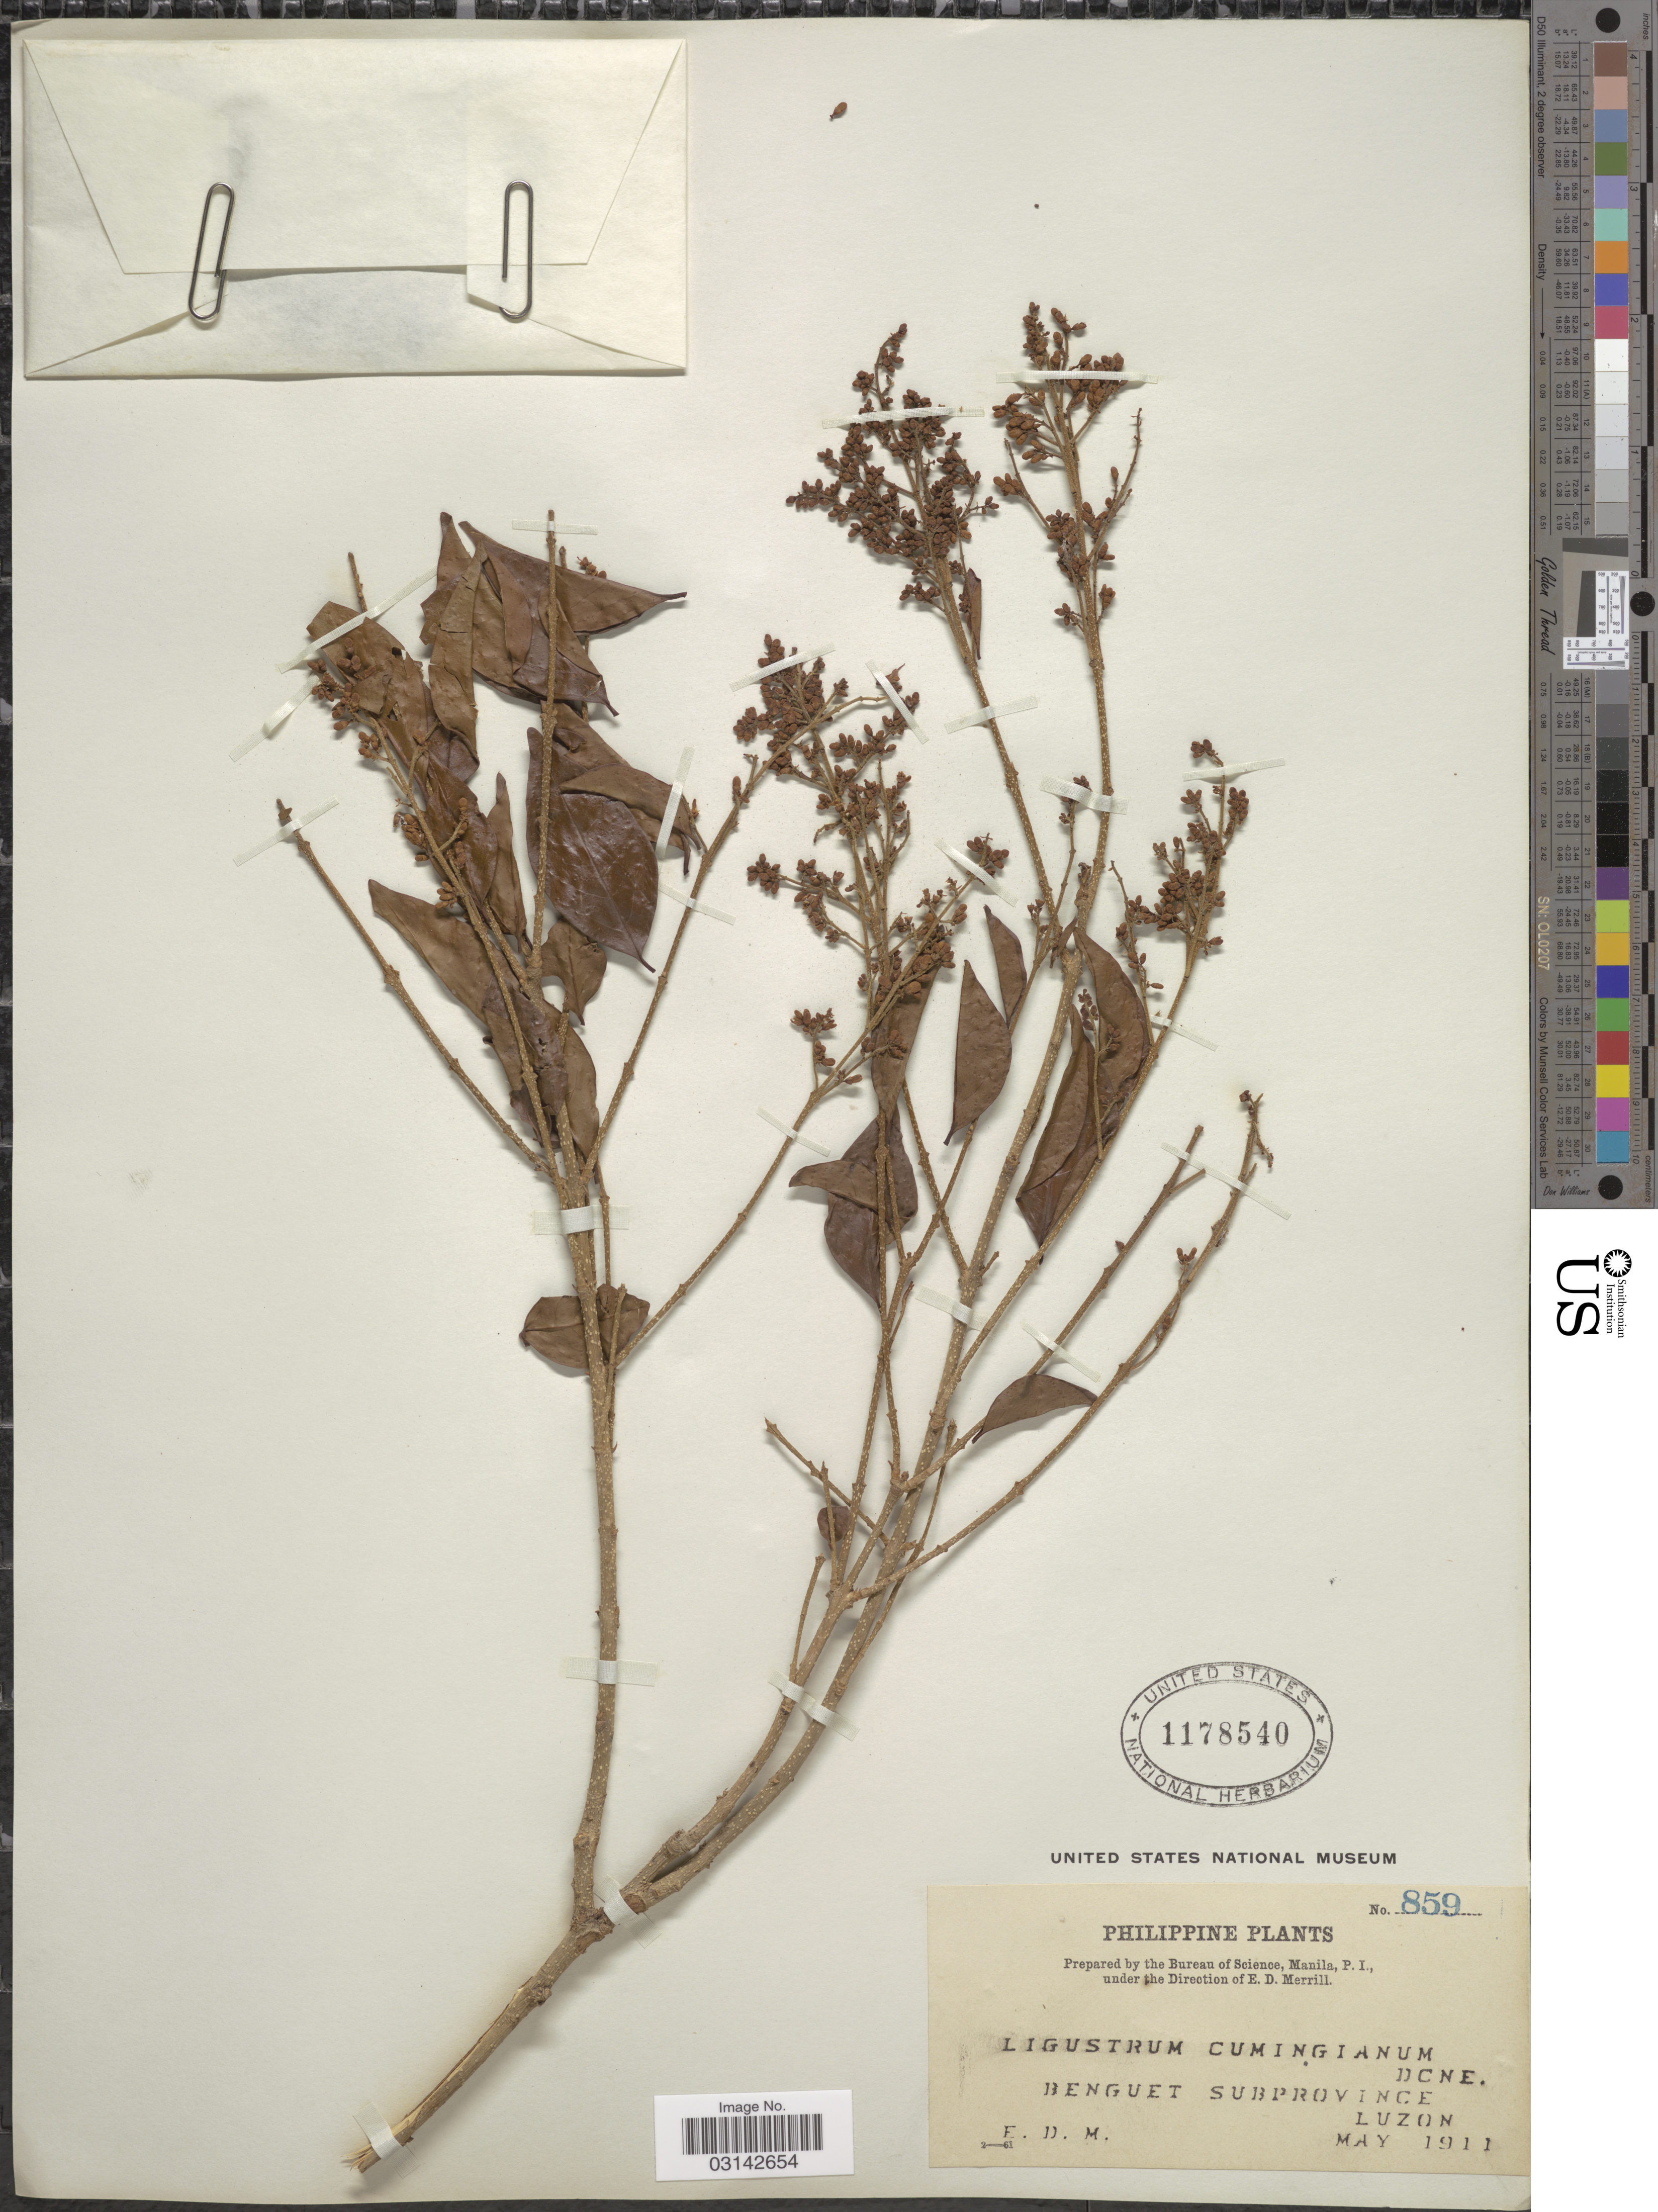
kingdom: Plantae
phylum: Tracheophyta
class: Magnoliopsida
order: Lamiales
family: Oleaceae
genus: Ligustrum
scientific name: Ligustrum sp.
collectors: E. D. Merrill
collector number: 859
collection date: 1911-05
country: Philippines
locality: Benguet Subprovince, Luzon.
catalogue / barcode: US 1178540